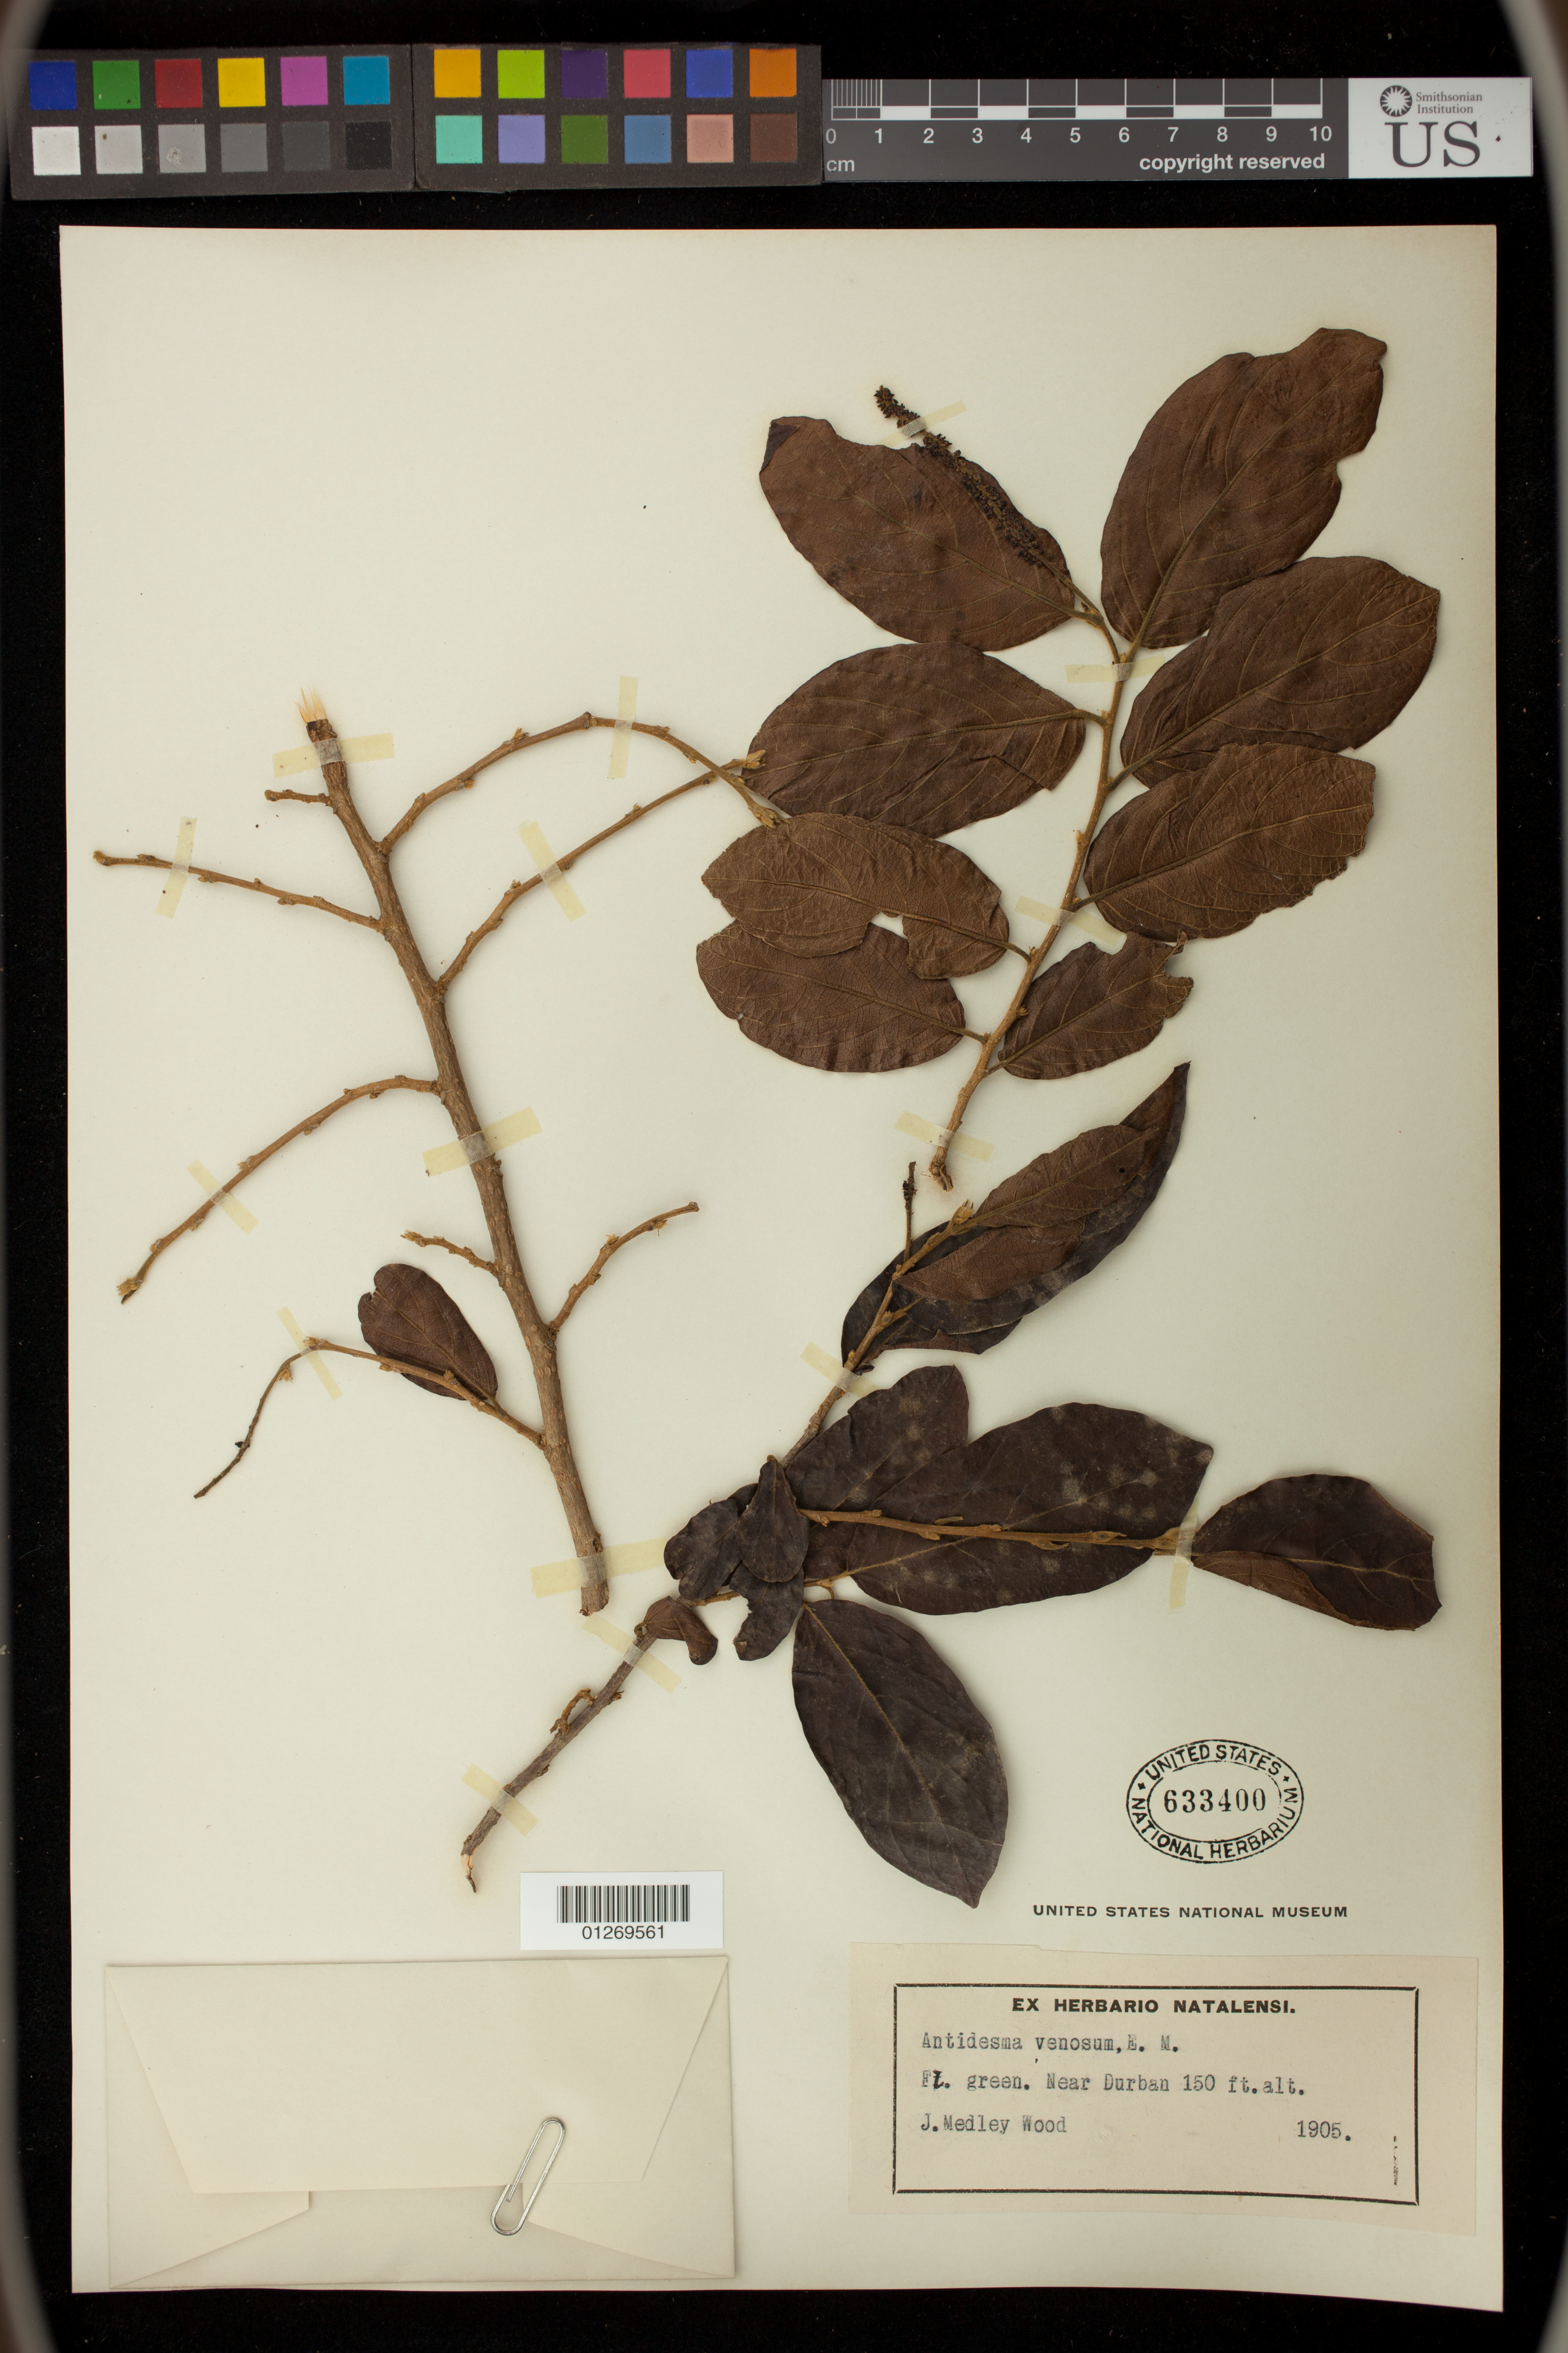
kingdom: Plantae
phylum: Tracheophyta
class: Magnoliopsida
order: Malpighiales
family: Phyllanthaceae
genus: Antidesma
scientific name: Antidesma venosum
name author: E. Mey. ex Tul.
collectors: J. M. Wood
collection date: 1905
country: South Africa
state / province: KwaZulu-Natal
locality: Near Durban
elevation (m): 46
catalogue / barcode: US 633400